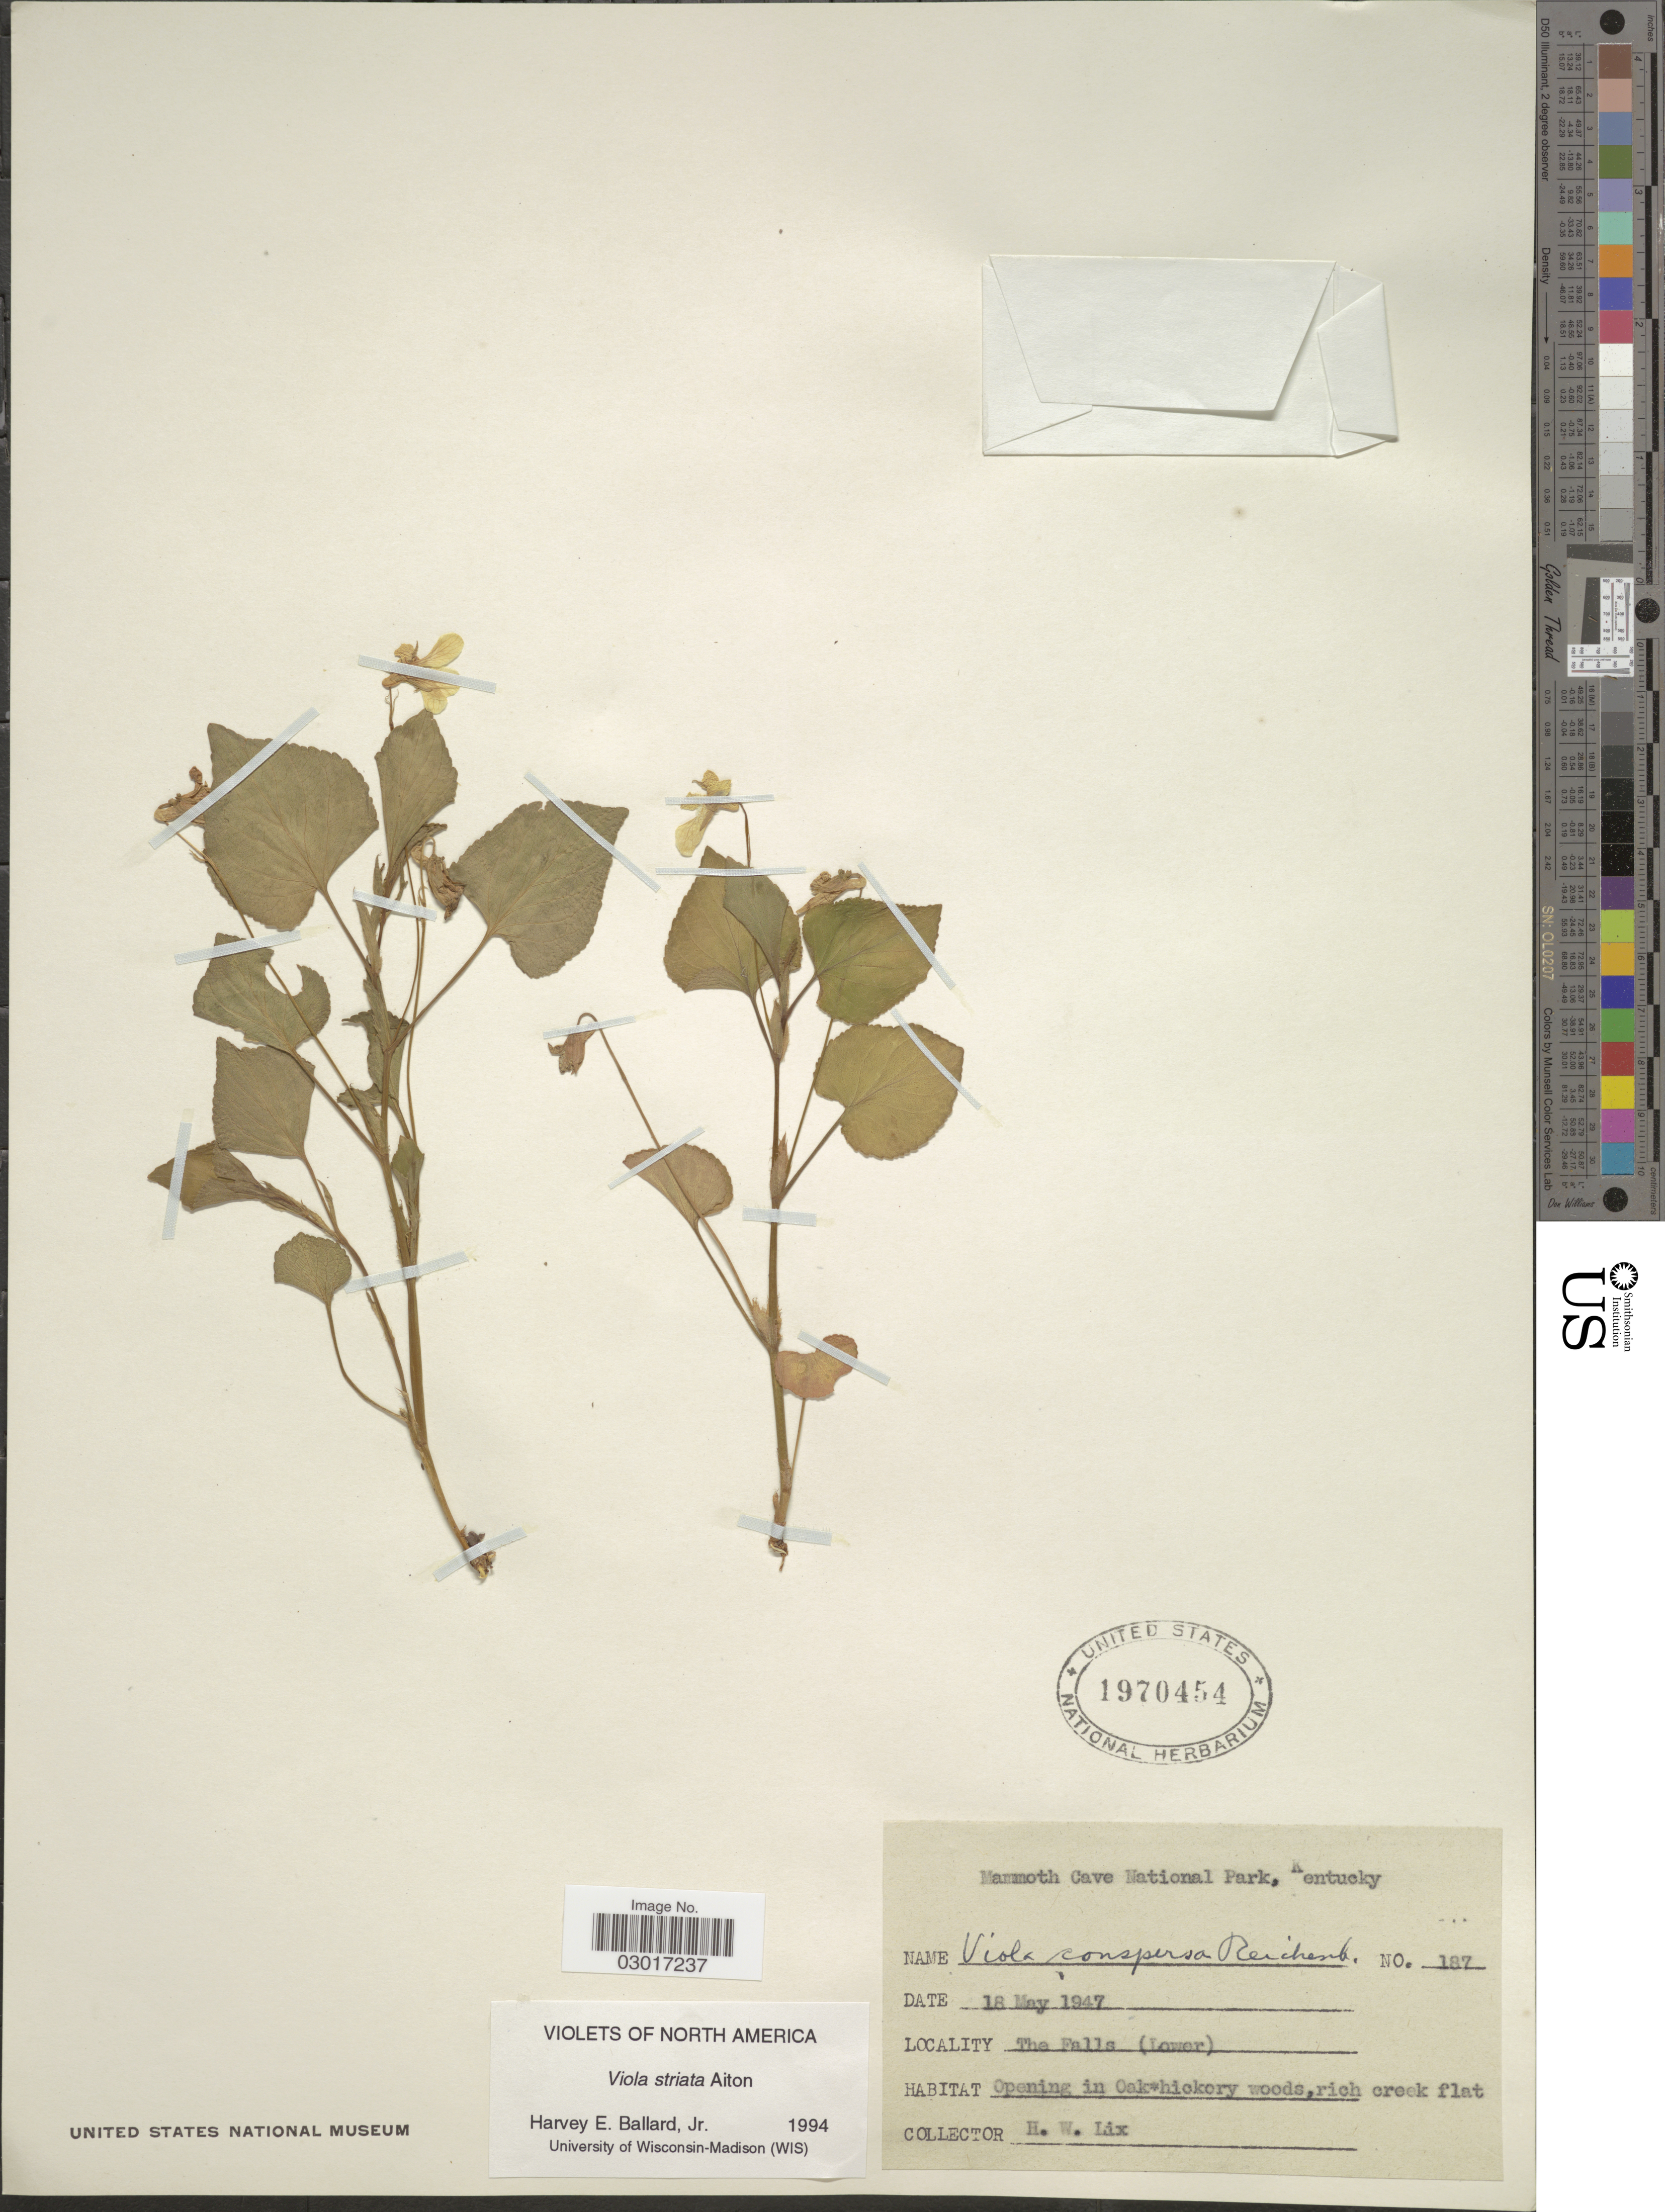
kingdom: Plantae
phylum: Tracheophyta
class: Magnoliopsida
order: Malpighiales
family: Violaceae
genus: Viola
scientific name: Viola striata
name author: Aiton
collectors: H. W. Lix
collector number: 187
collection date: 1947-05-18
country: United States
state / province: Kentucky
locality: Mammoth Cave National Park. The Falls (Lower).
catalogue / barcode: US 1970454